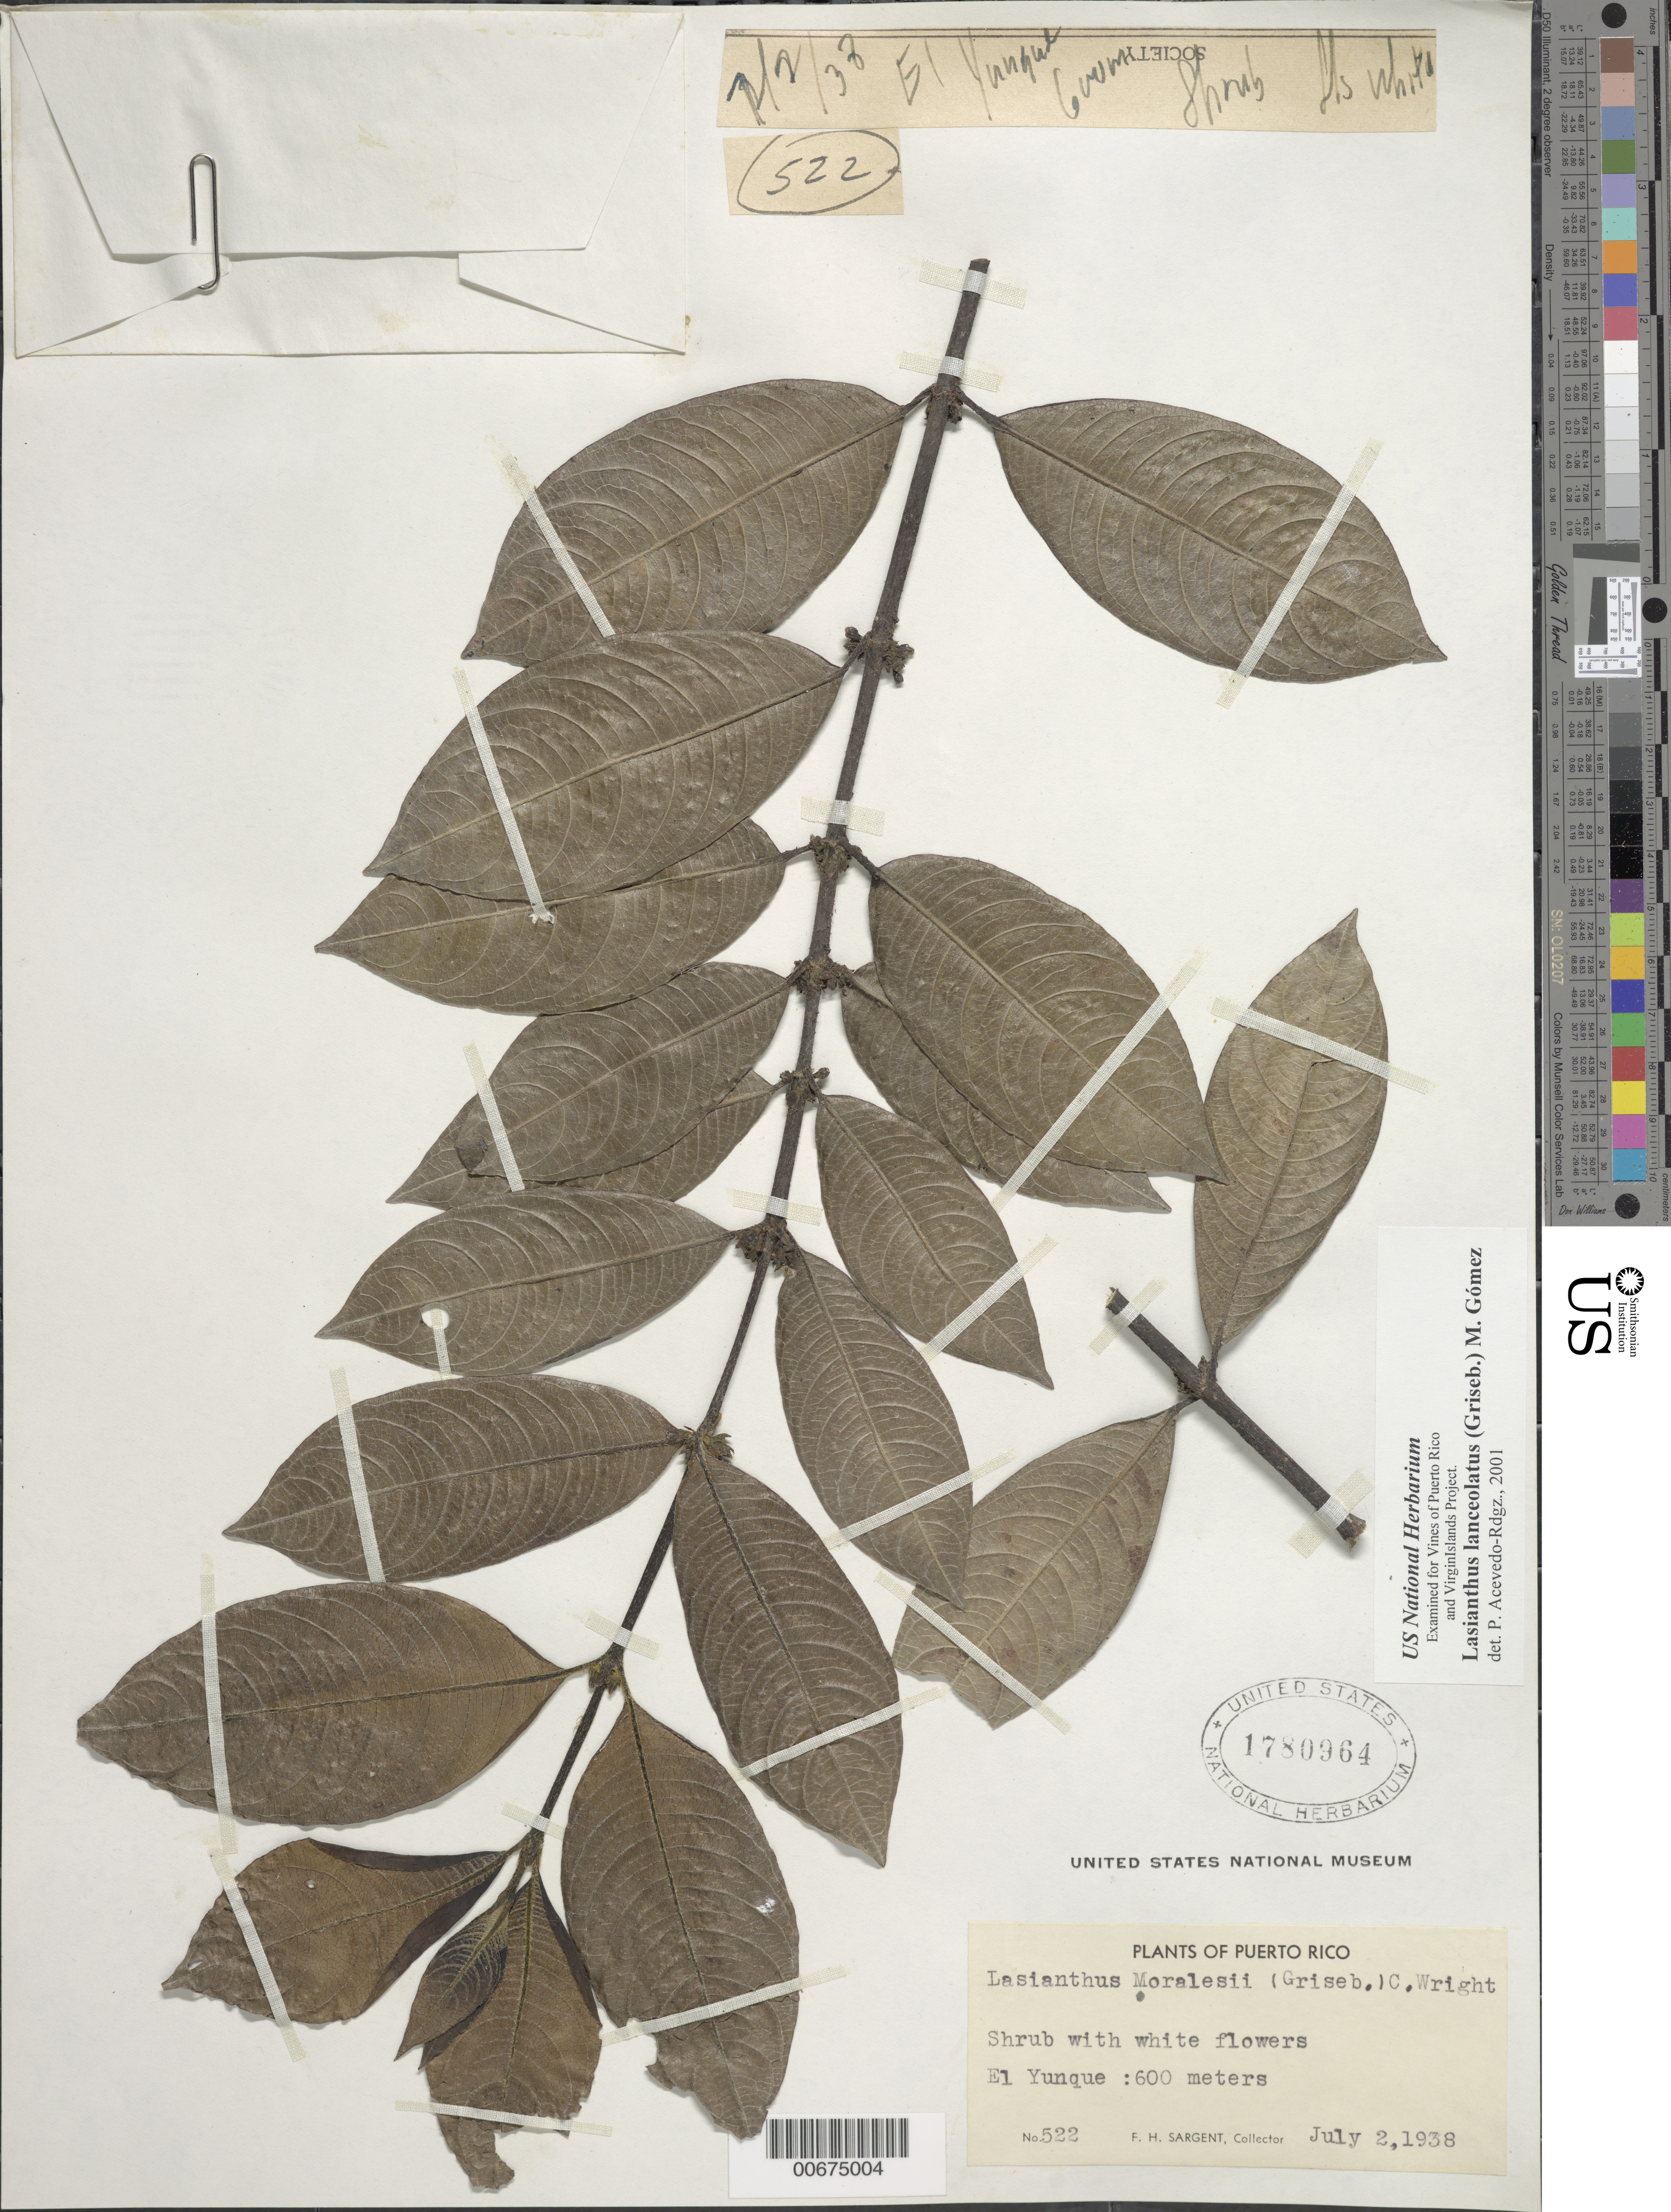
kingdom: Plantae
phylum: Tracheophyta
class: Magnoliopsida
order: Gentianales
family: Rubiaceae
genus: Lasianthus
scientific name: Lasianthus lanceolatus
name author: (Griseb.) Urb.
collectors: F. H. Sargent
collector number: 522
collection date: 1938-07-02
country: Puerto Rico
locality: El Yunque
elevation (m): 600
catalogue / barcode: US 1780964